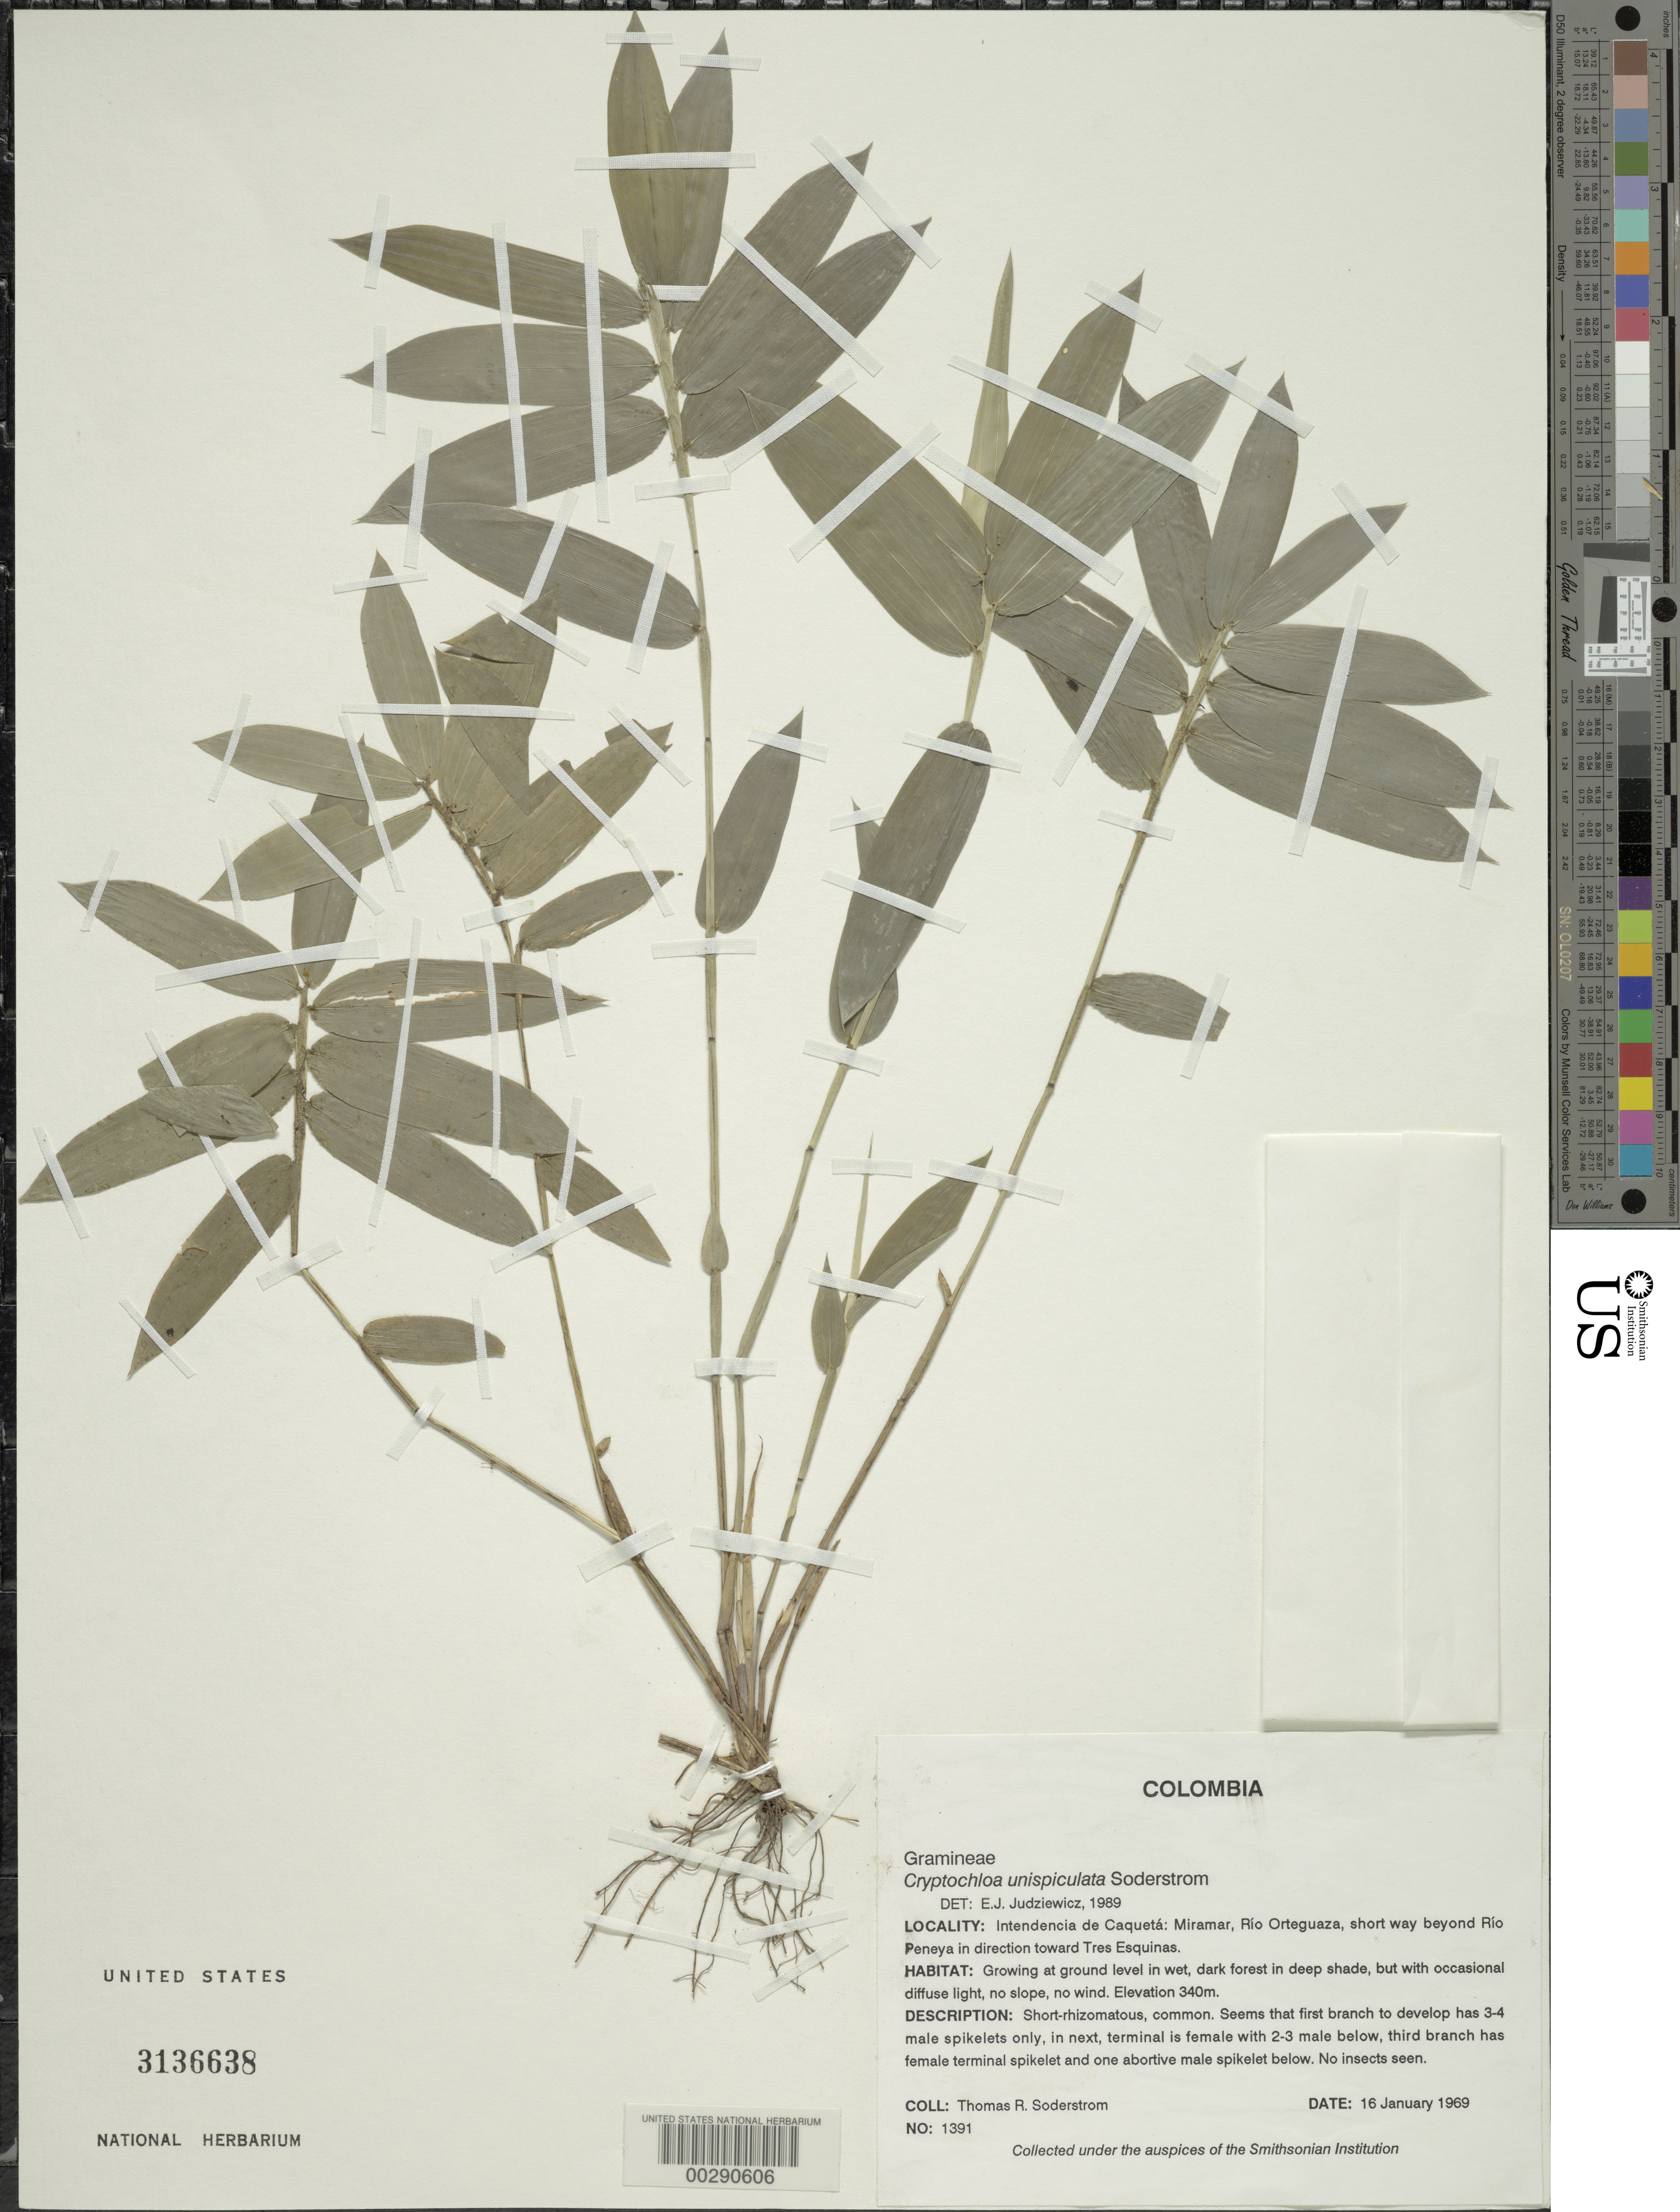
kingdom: Plantae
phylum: Tracheophyta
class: Liliopsida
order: Poales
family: Poaceae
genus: Cryptochloa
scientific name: Cryptochloa unispiculata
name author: Soderstr.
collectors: T. R. Soderstrom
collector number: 1391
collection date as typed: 16 Jan 1969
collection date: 1969-01-16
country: Colombia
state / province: Caquetá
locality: Miramar, Rio Ortequaza, short way between Rio Peneya in direction toward Tres Esquinas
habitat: At ground level in wet dark forest in deep shade w/occ. diffuse light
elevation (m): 340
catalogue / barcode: US 3136638